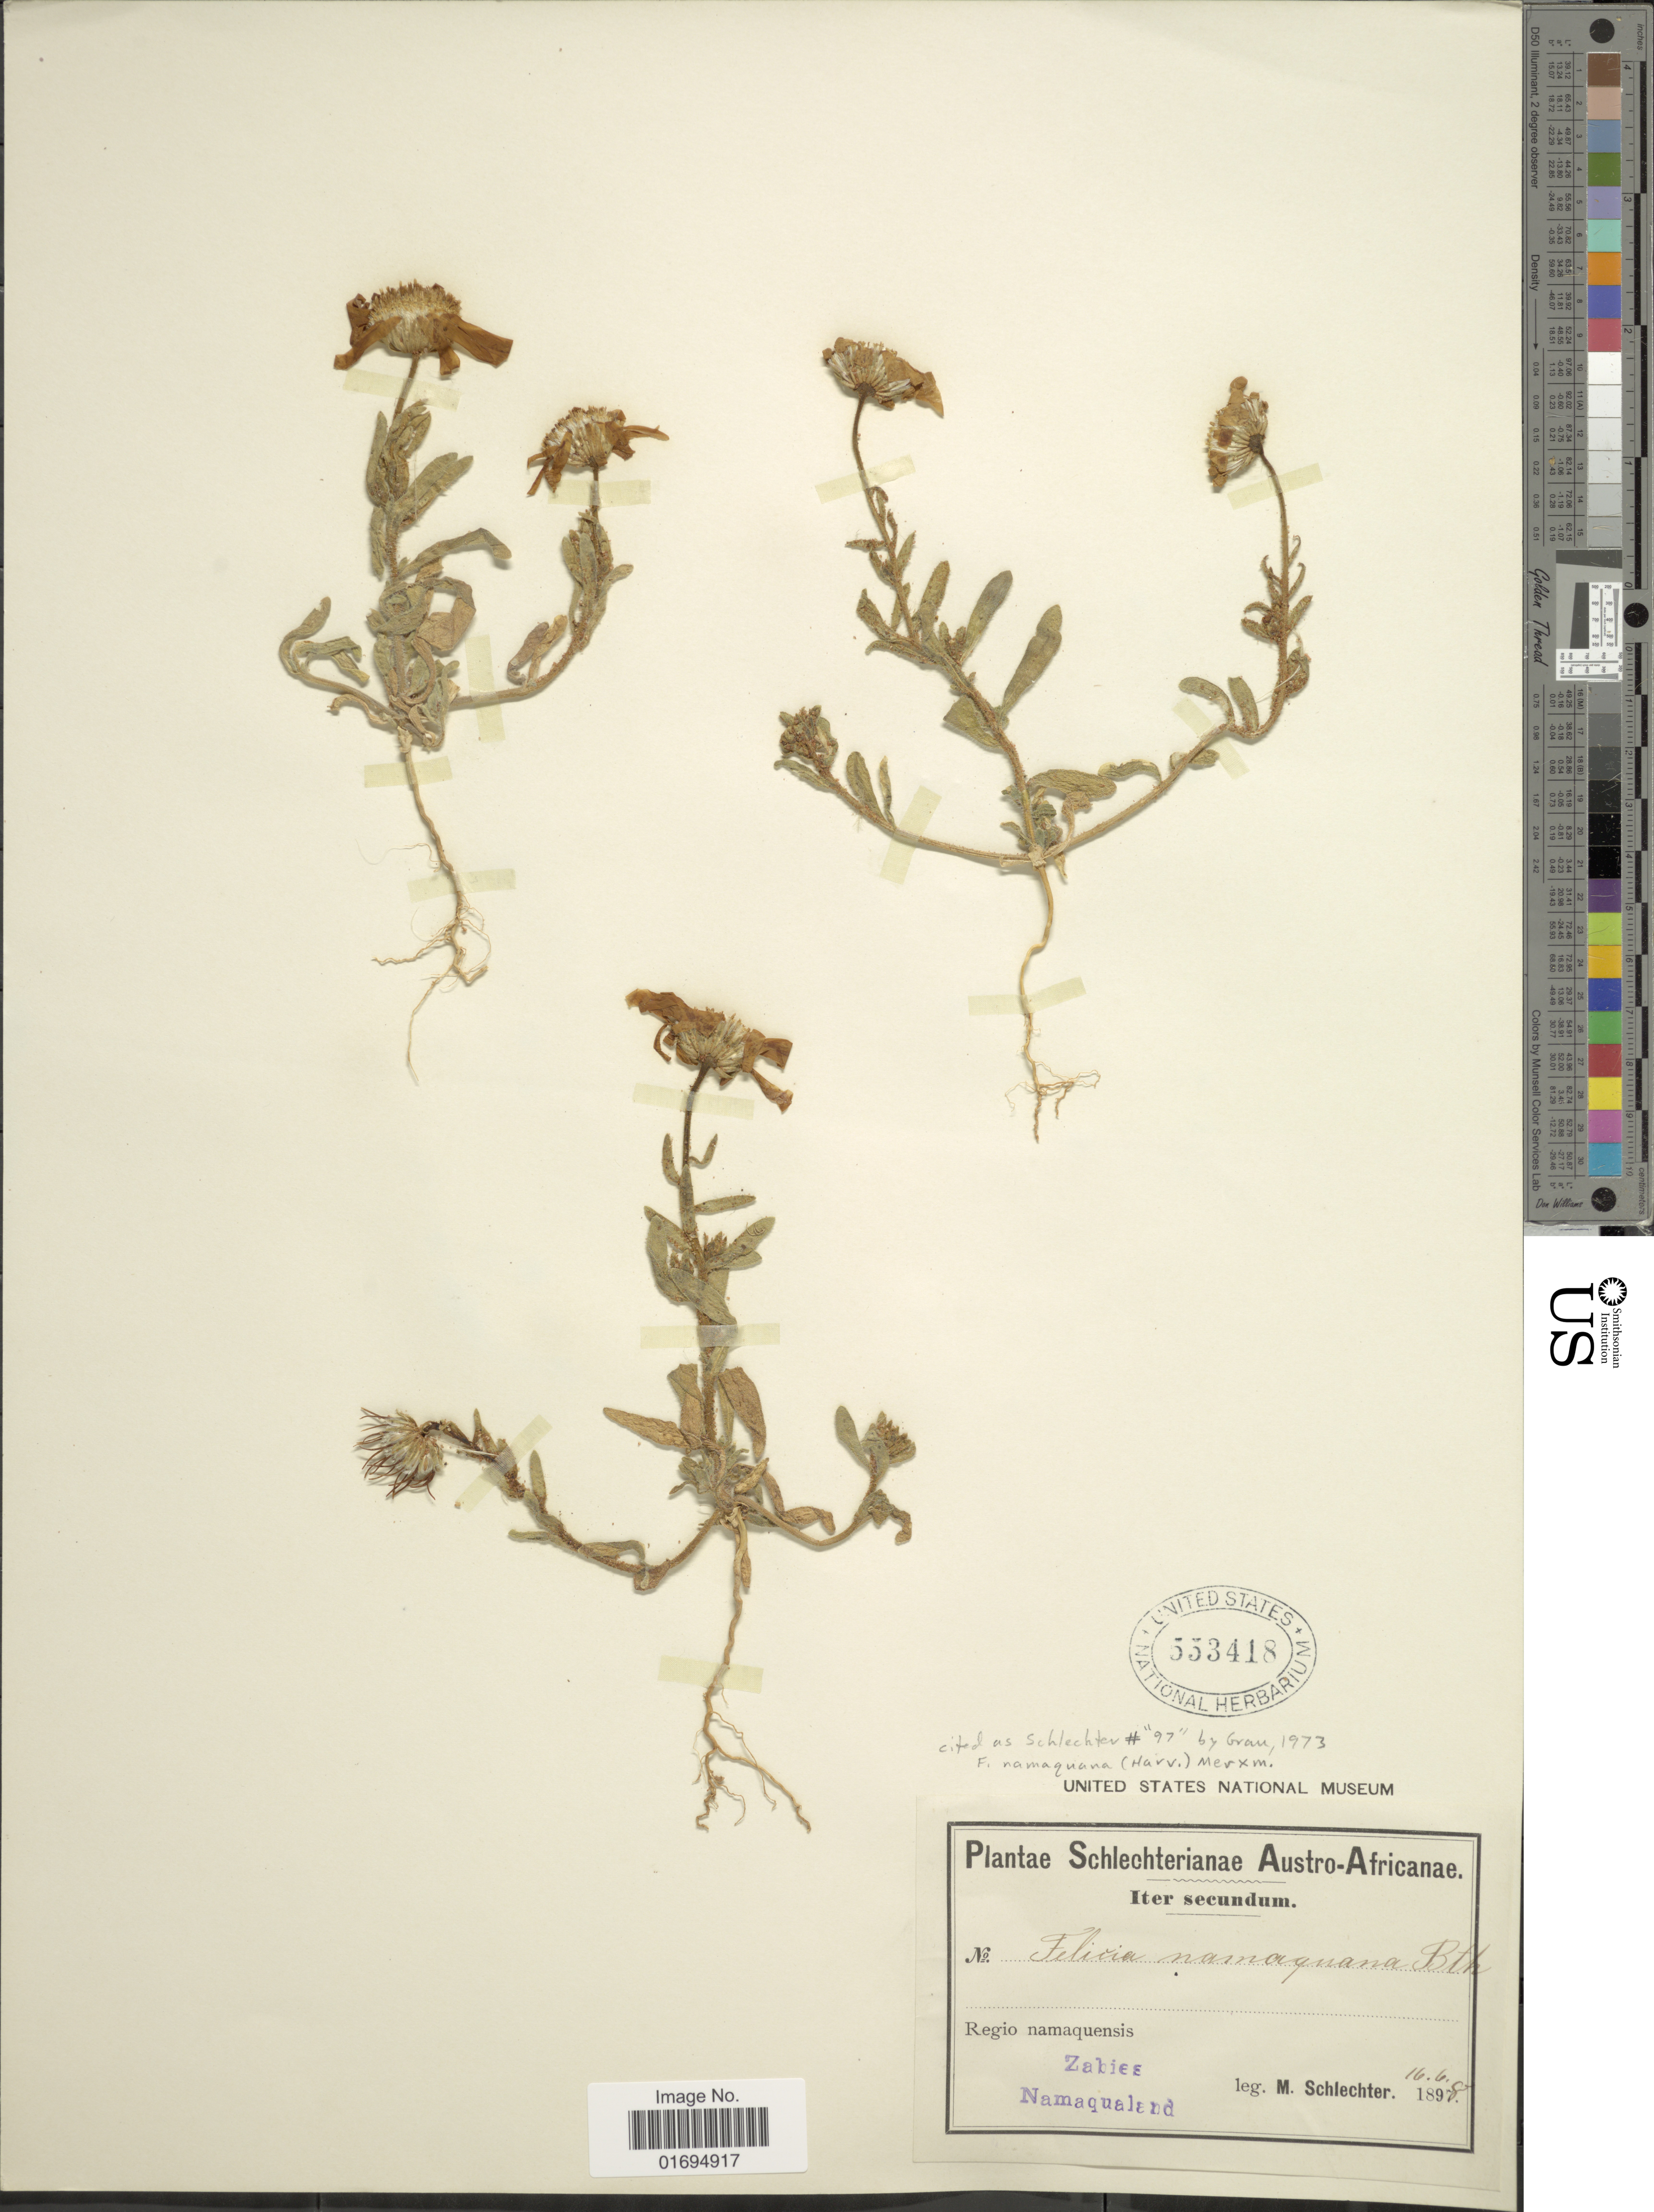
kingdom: Plantae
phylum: Tracheophyta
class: Magnoliopsida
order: Asterales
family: Asteraceae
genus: Felicia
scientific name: Felicia namaquana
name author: (Harv.) Nees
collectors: M. Schlechter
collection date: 1898-06-16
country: South Africa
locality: Austro-Africanae, Regio namaquensis. Zambies, Namaqualand.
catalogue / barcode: US 553418